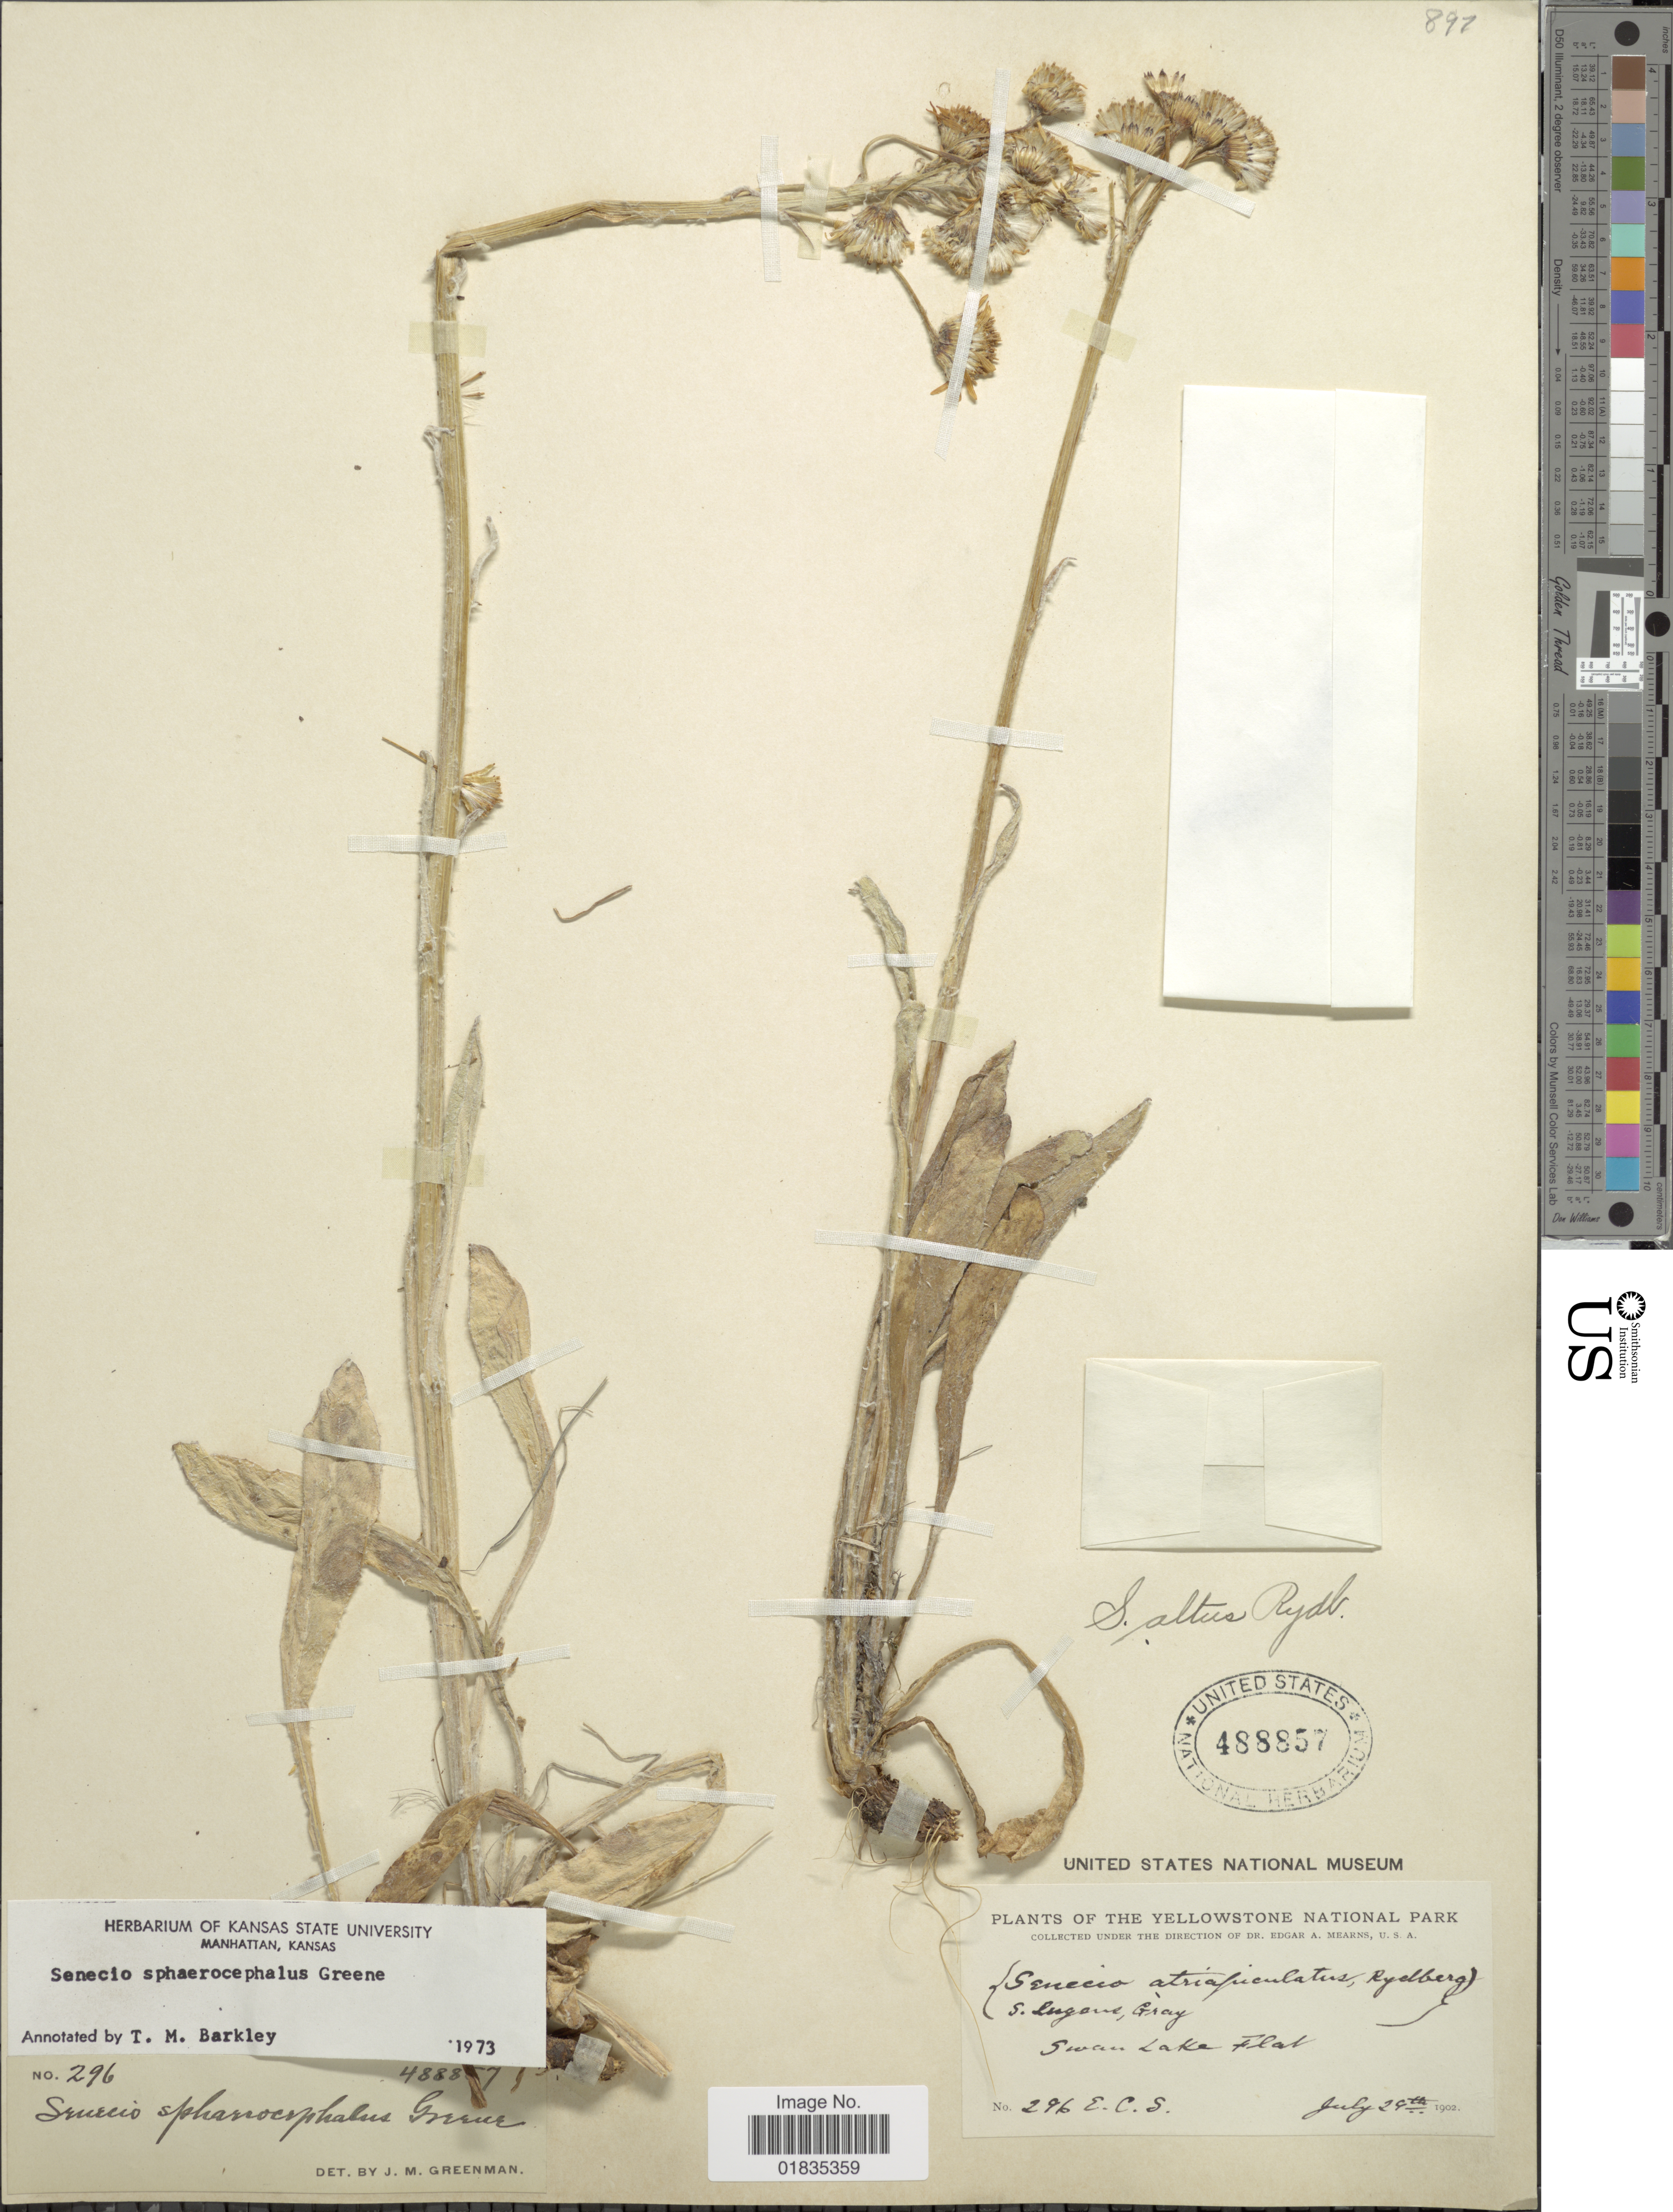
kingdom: Plantae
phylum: Tracheophyta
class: Magnoliopsida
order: Asterales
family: Asteraceae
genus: Senecio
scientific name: Senecio sphaerocephalus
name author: Greene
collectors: E. A. Mearns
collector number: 296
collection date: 1902-07-29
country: United States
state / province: Wyoming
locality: Yellowstone National Park, Swan Lake Flat.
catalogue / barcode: US 488857